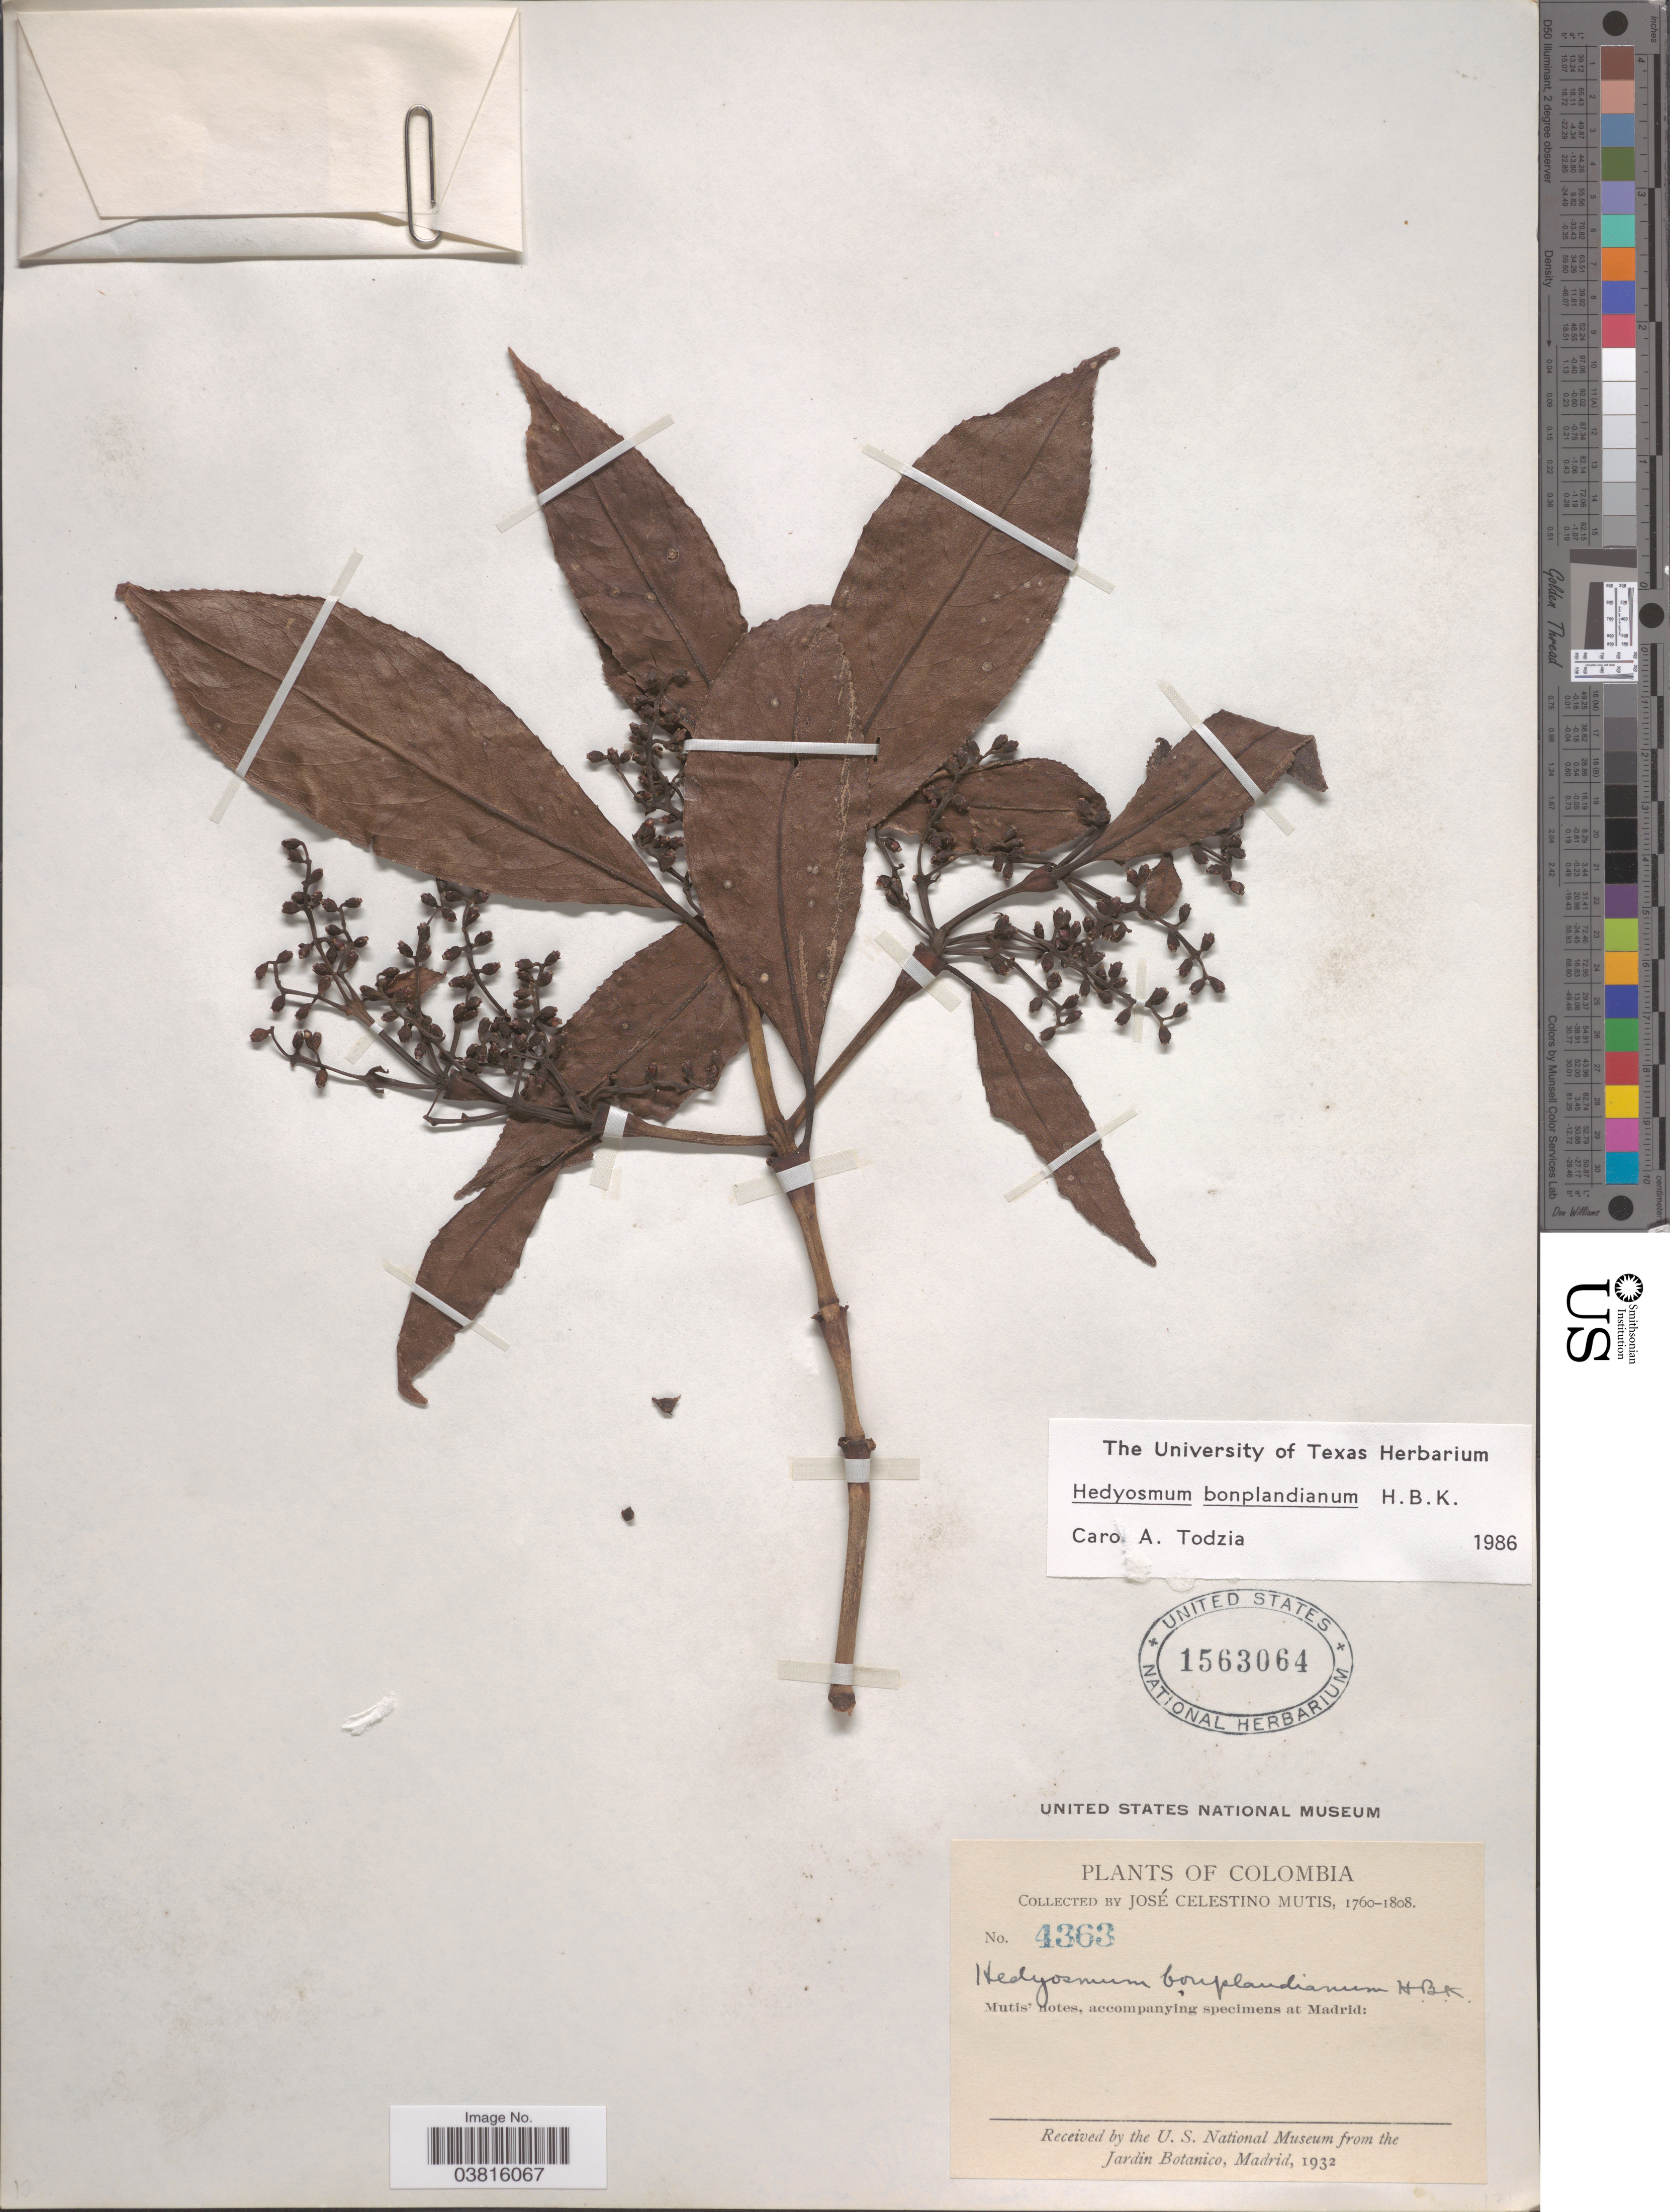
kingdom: Plantae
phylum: Tracheophyta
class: Magnoliopsida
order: Chloranthales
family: Chloranthaceae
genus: Hedyosmum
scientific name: Hedyosmum bonplandianum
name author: Kunth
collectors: J. C. B. Mutis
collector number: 4363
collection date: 1760/1808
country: Colombia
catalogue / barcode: US 1563064